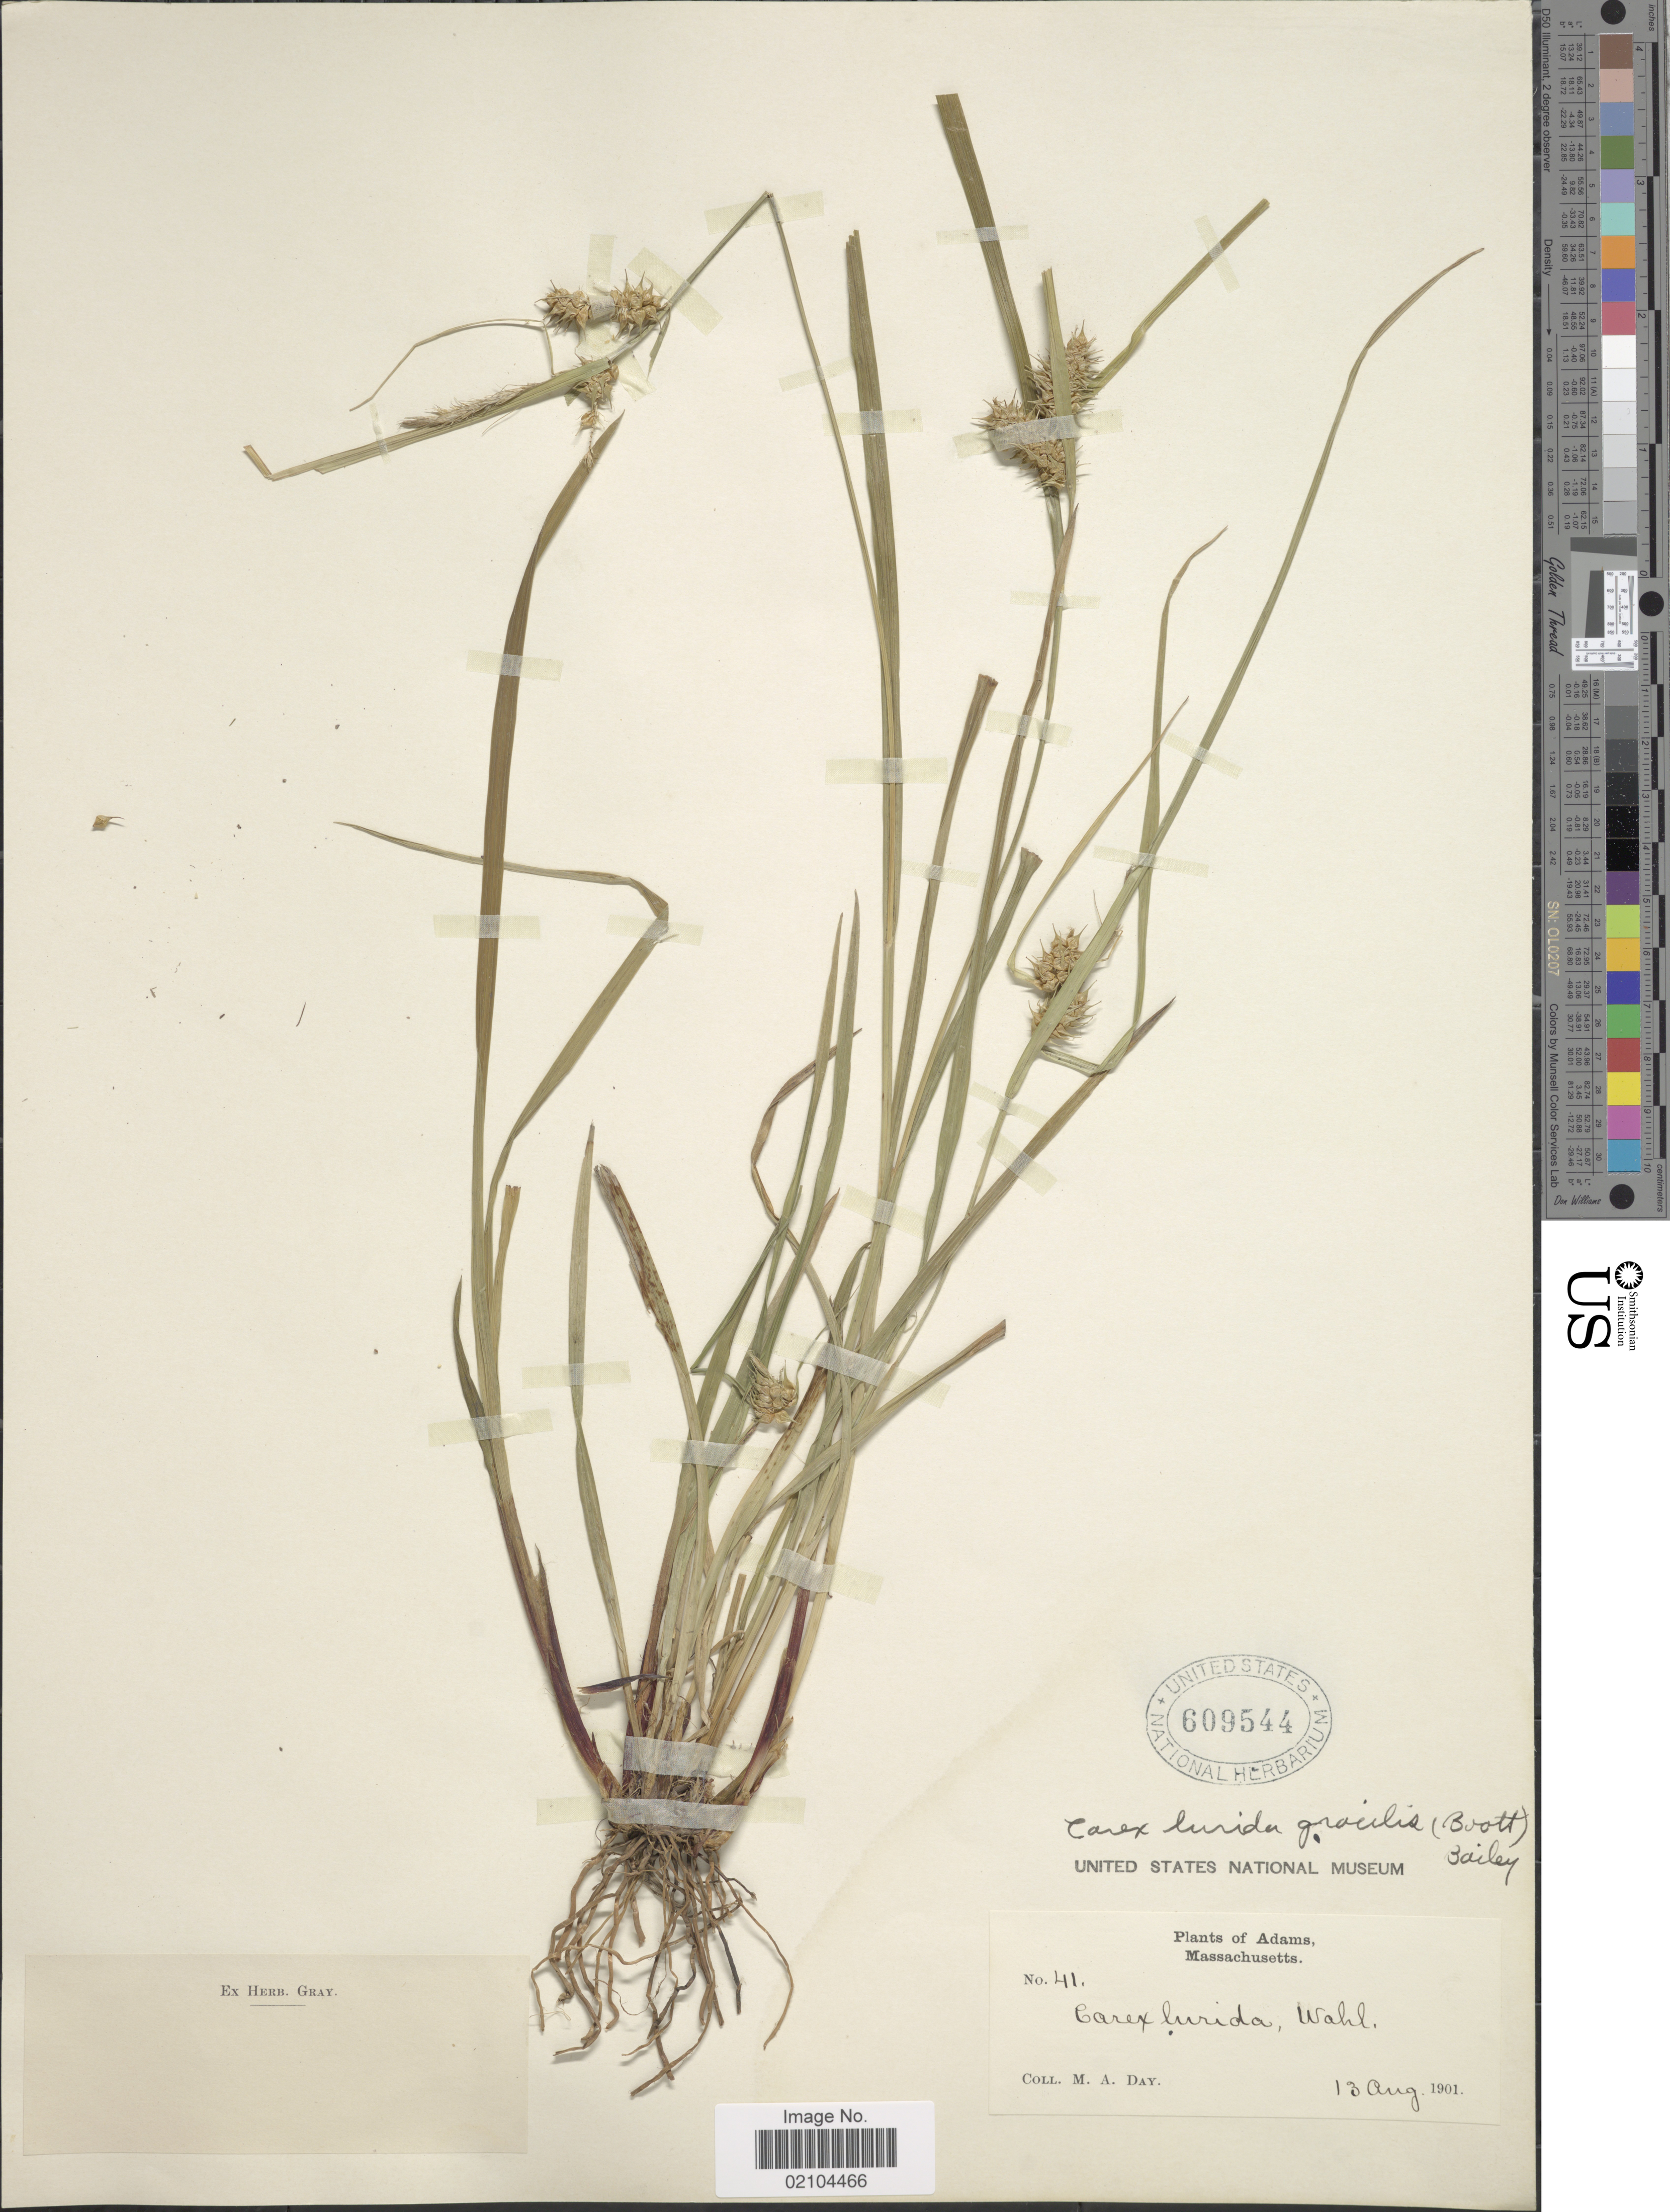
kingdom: Plantae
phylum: Tracheophyta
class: Liliopsida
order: Poales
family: Cyperaceae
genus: Carex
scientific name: Carex baileyi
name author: Britton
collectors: M. Day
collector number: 41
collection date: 1901-08-13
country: United States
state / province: Massachusetts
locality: Adams.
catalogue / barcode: US 609544